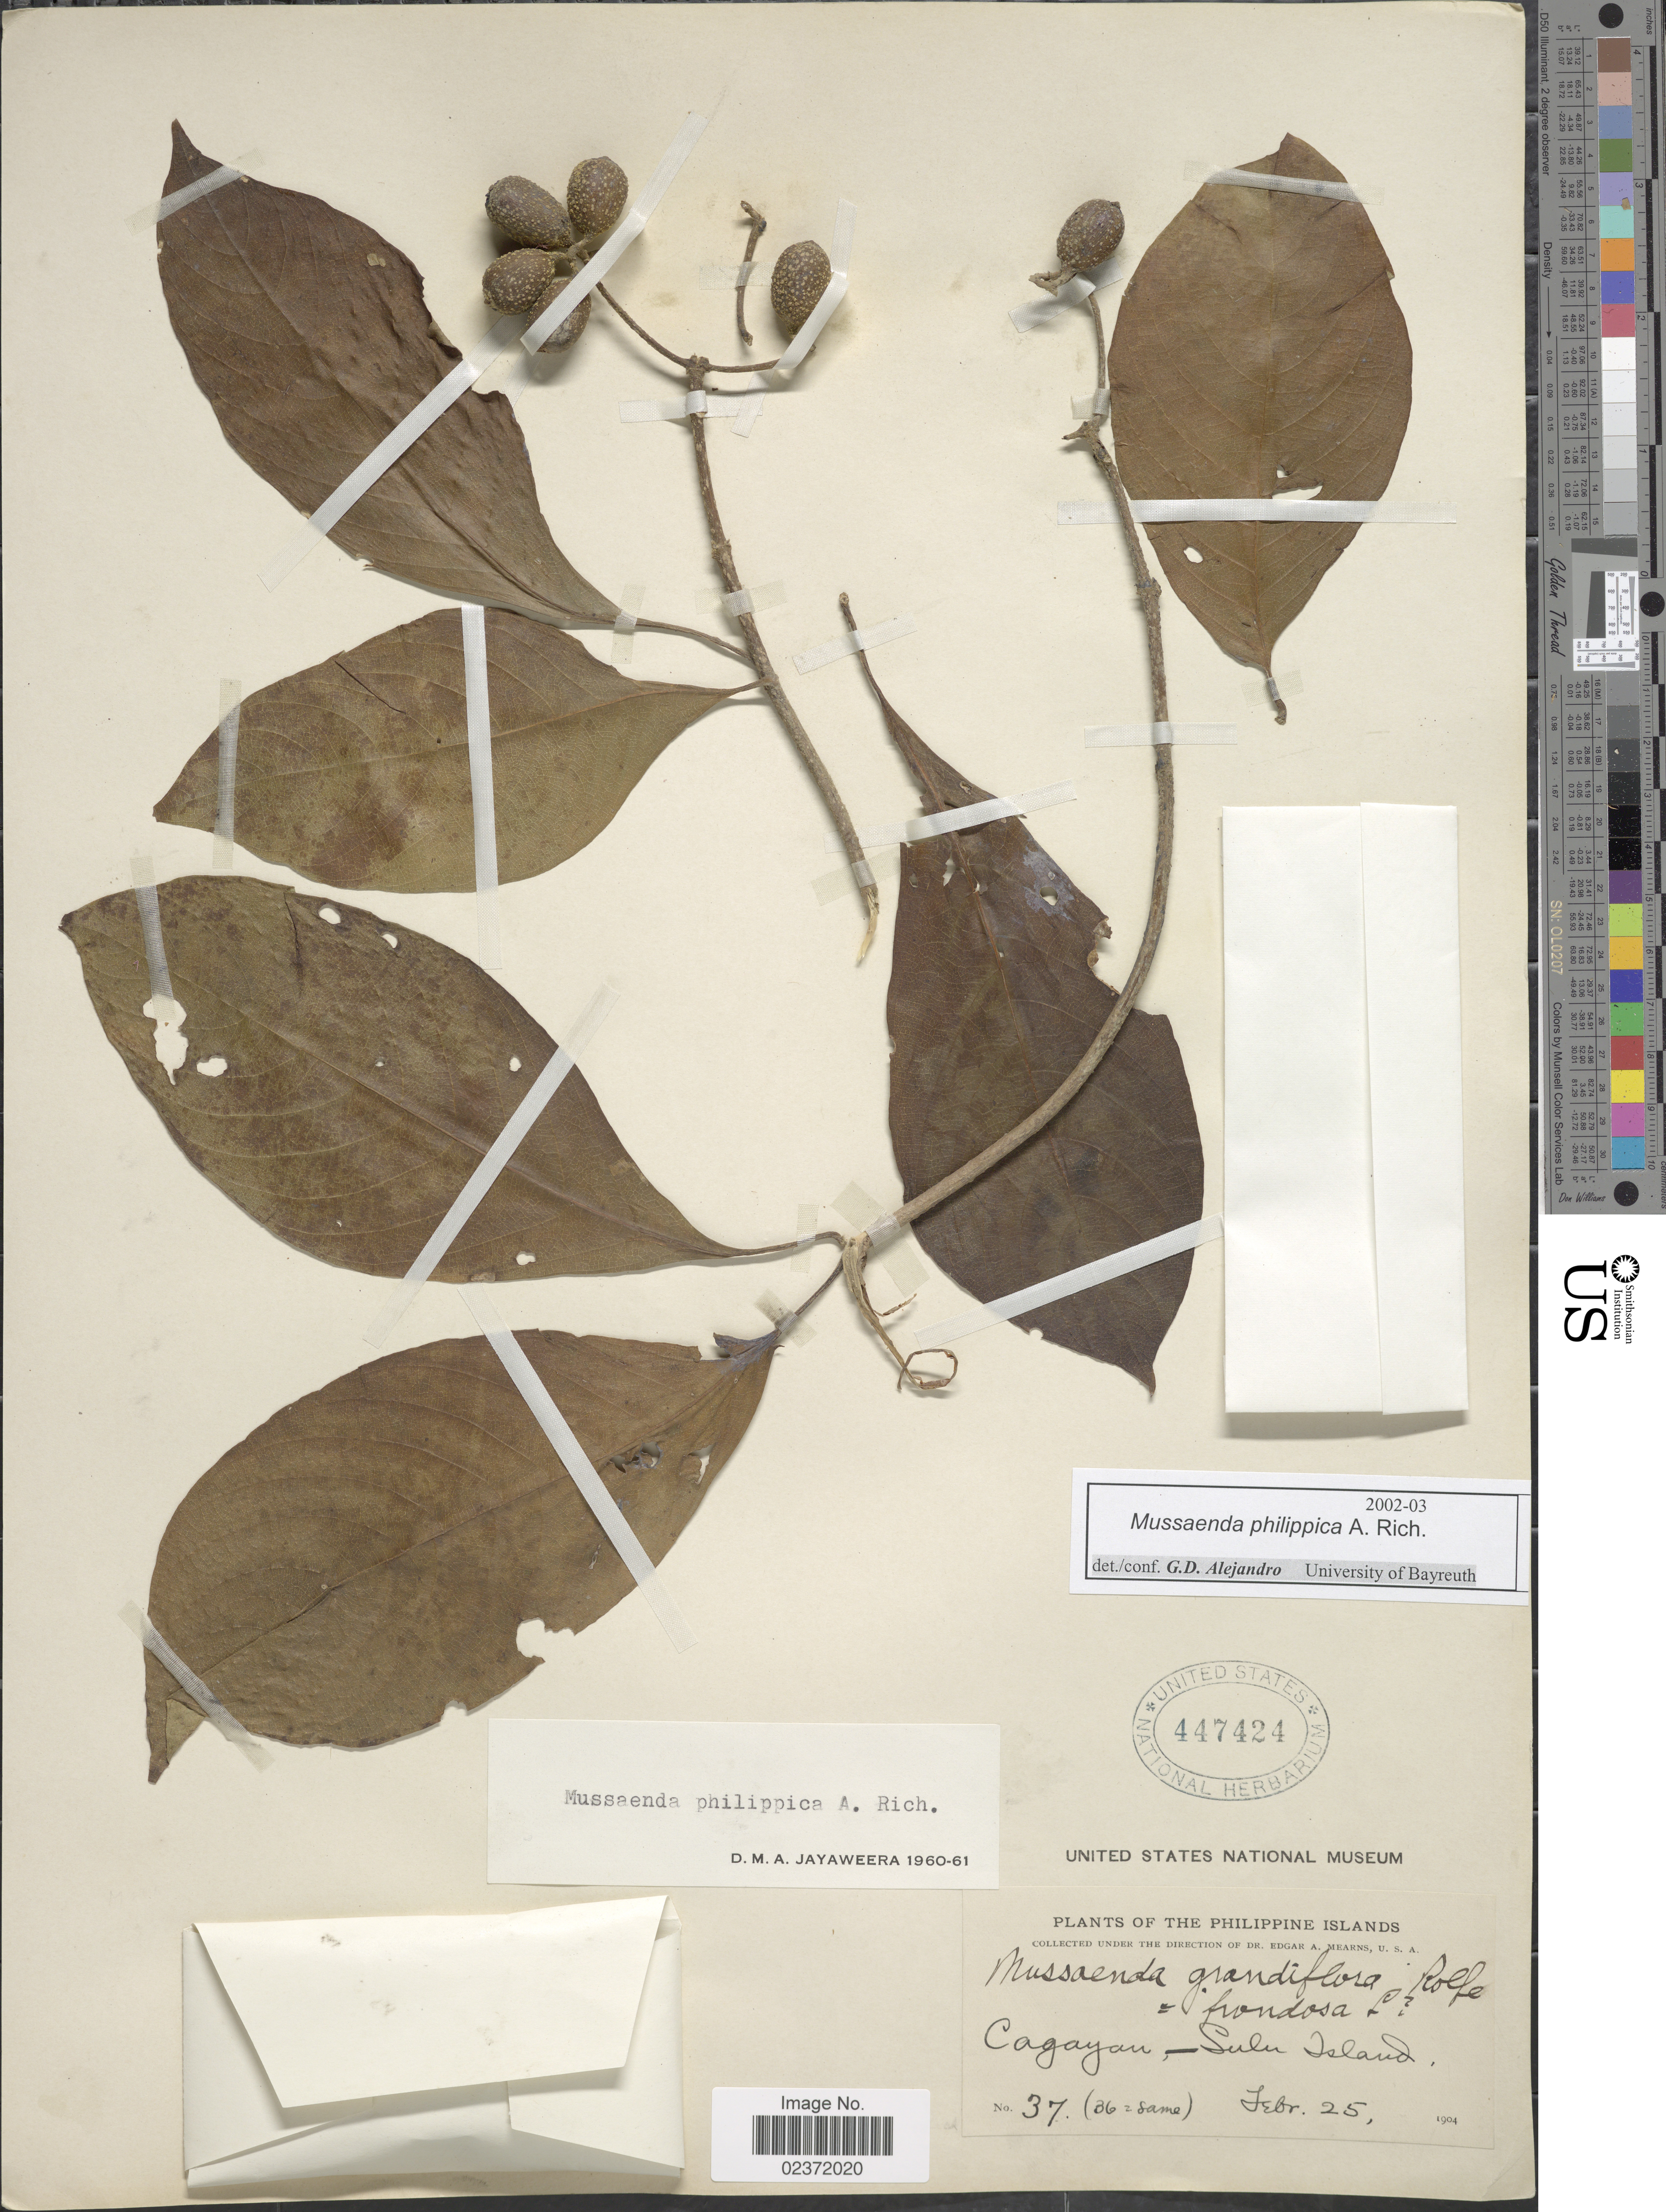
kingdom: Plantae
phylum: Tracheophyta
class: Magnoliopsida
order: Gentianales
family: Rubiaceae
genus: Mussaenda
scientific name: Mussaenda philippica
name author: A. Rich.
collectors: E. A. Mearns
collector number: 37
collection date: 1904-02-25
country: Philippines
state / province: Muslim Mindanao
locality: Cagayan, Sulu Island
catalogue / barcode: US 447424